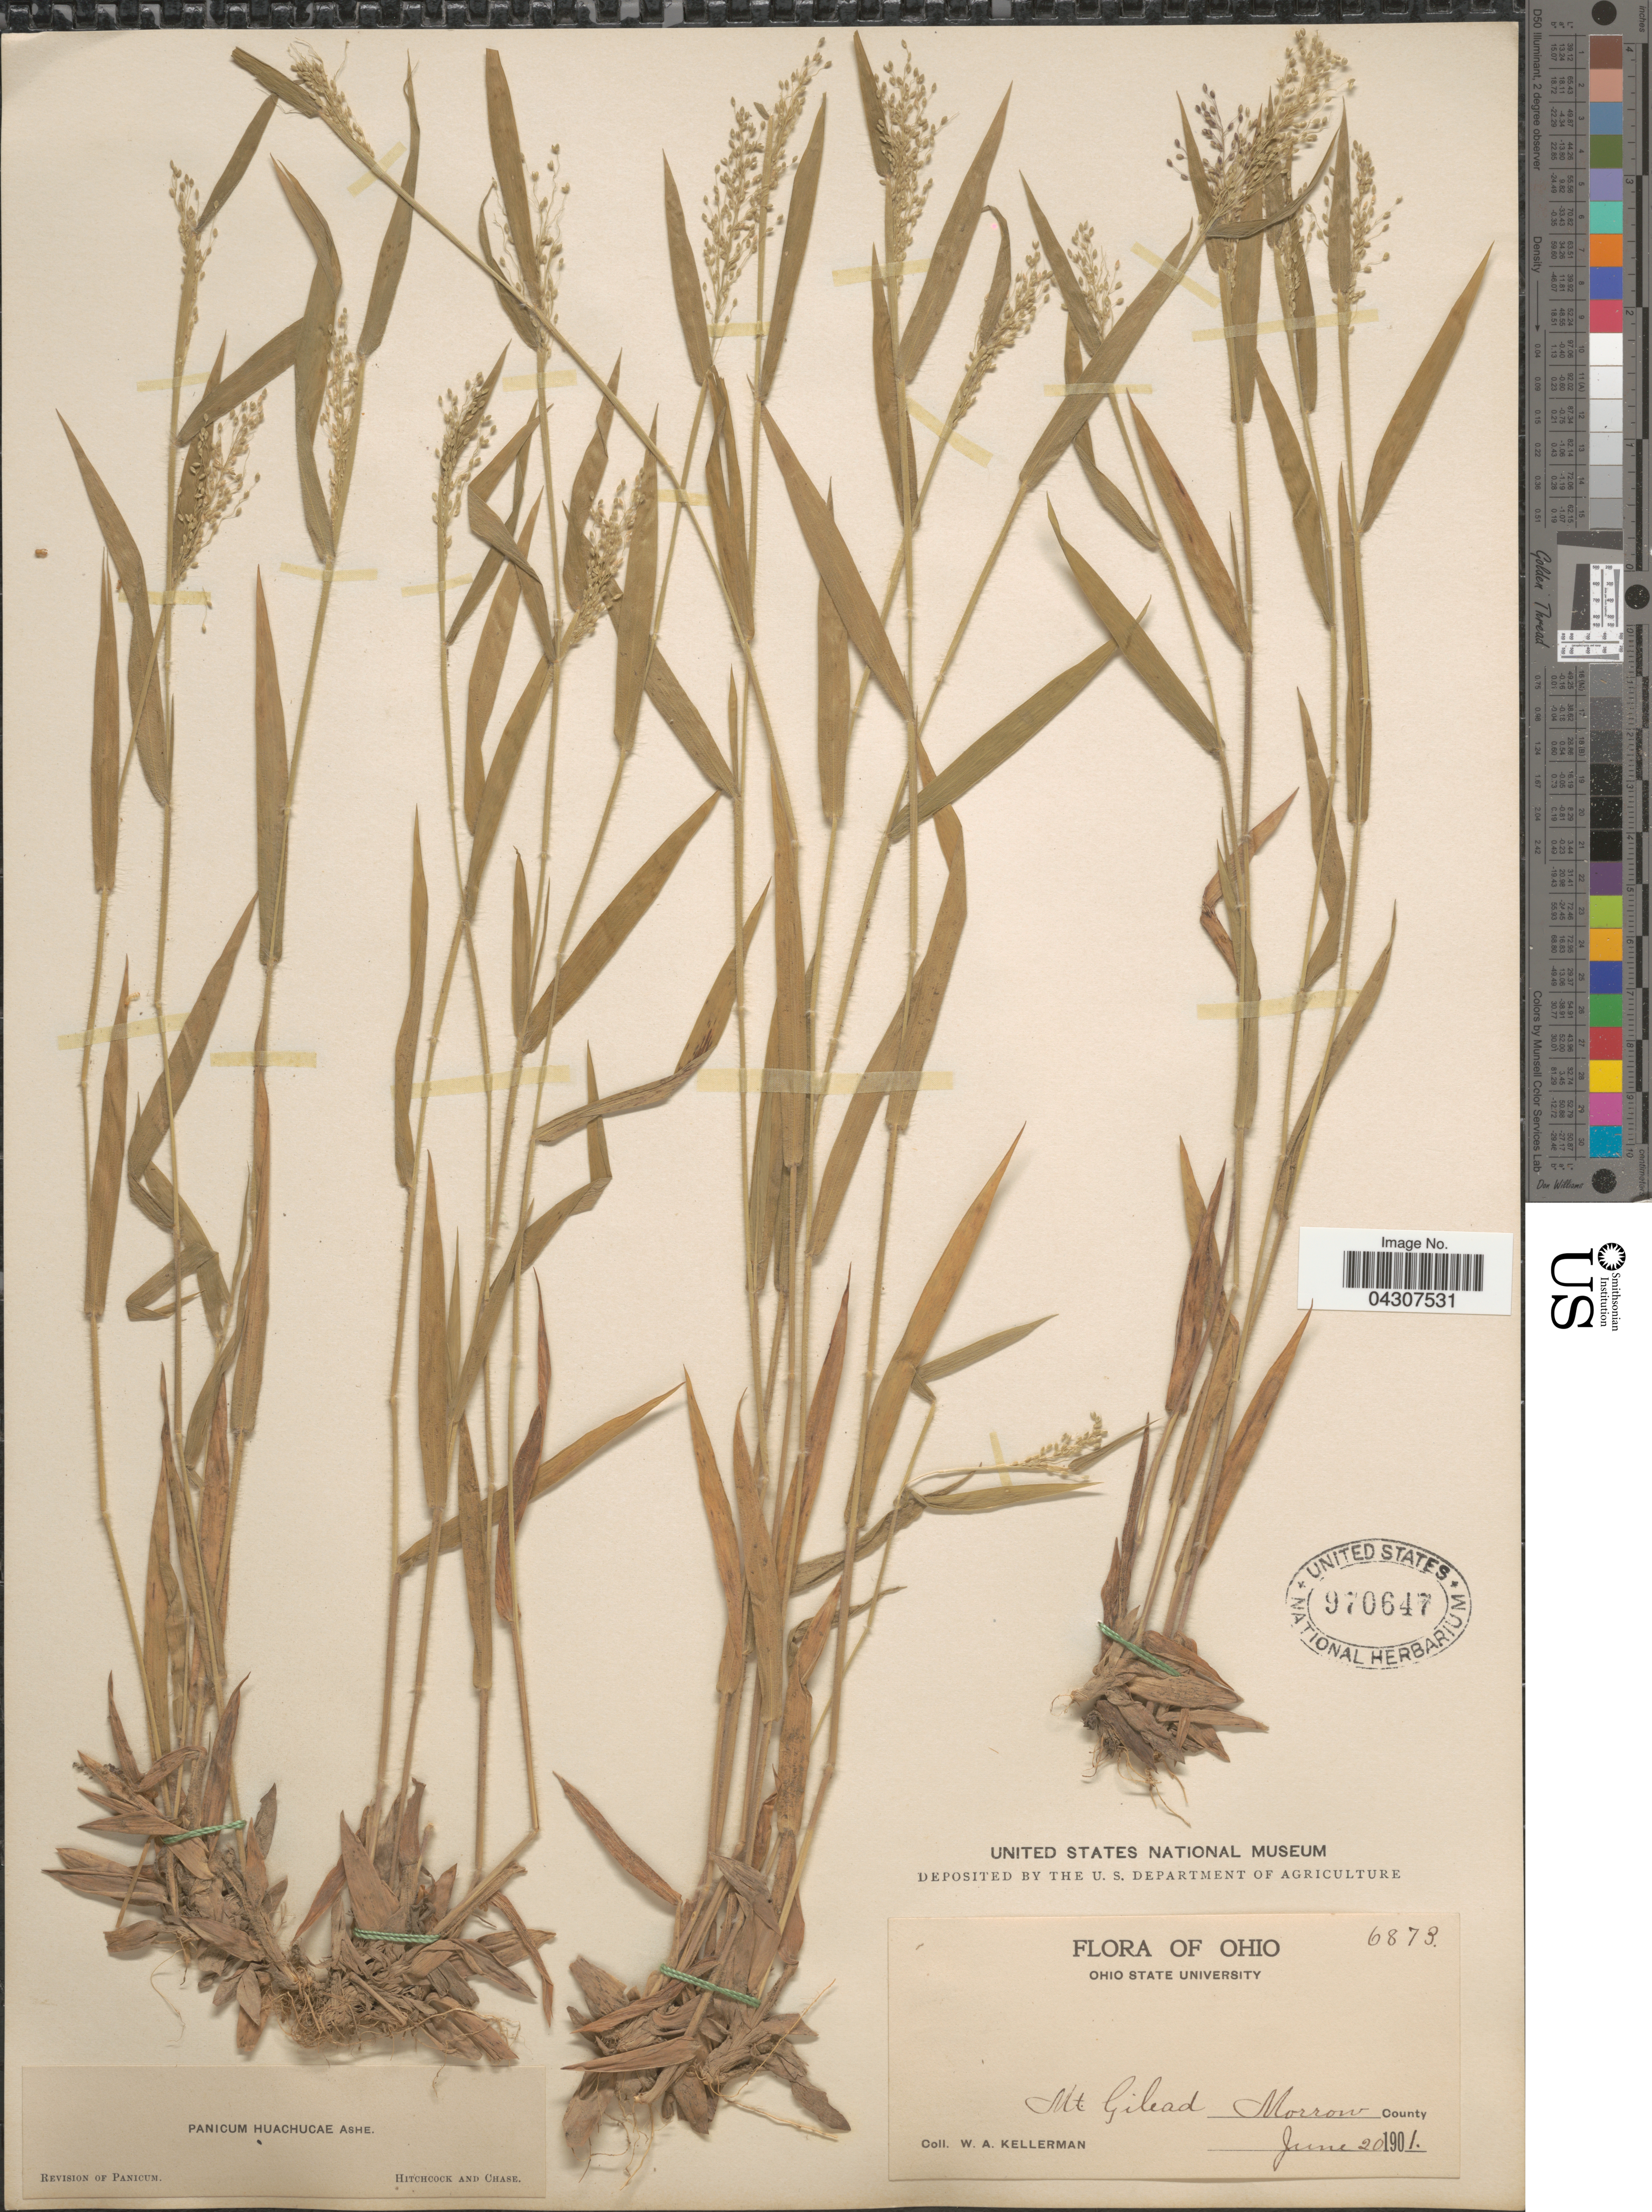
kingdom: Plantae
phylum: Tracheophyta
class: Liliopsida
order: Poales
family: Poaceae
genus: Dichanthelium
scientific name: Dichanthelium acuminatum var. acuminatum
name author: (Sw.) Gould & C.A. Clark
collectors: W. Kellerman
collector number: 6873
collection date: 1901-06-20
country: United States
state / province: Ohio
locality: Mt. Gilead. Morrow County.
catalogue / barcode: US 970647